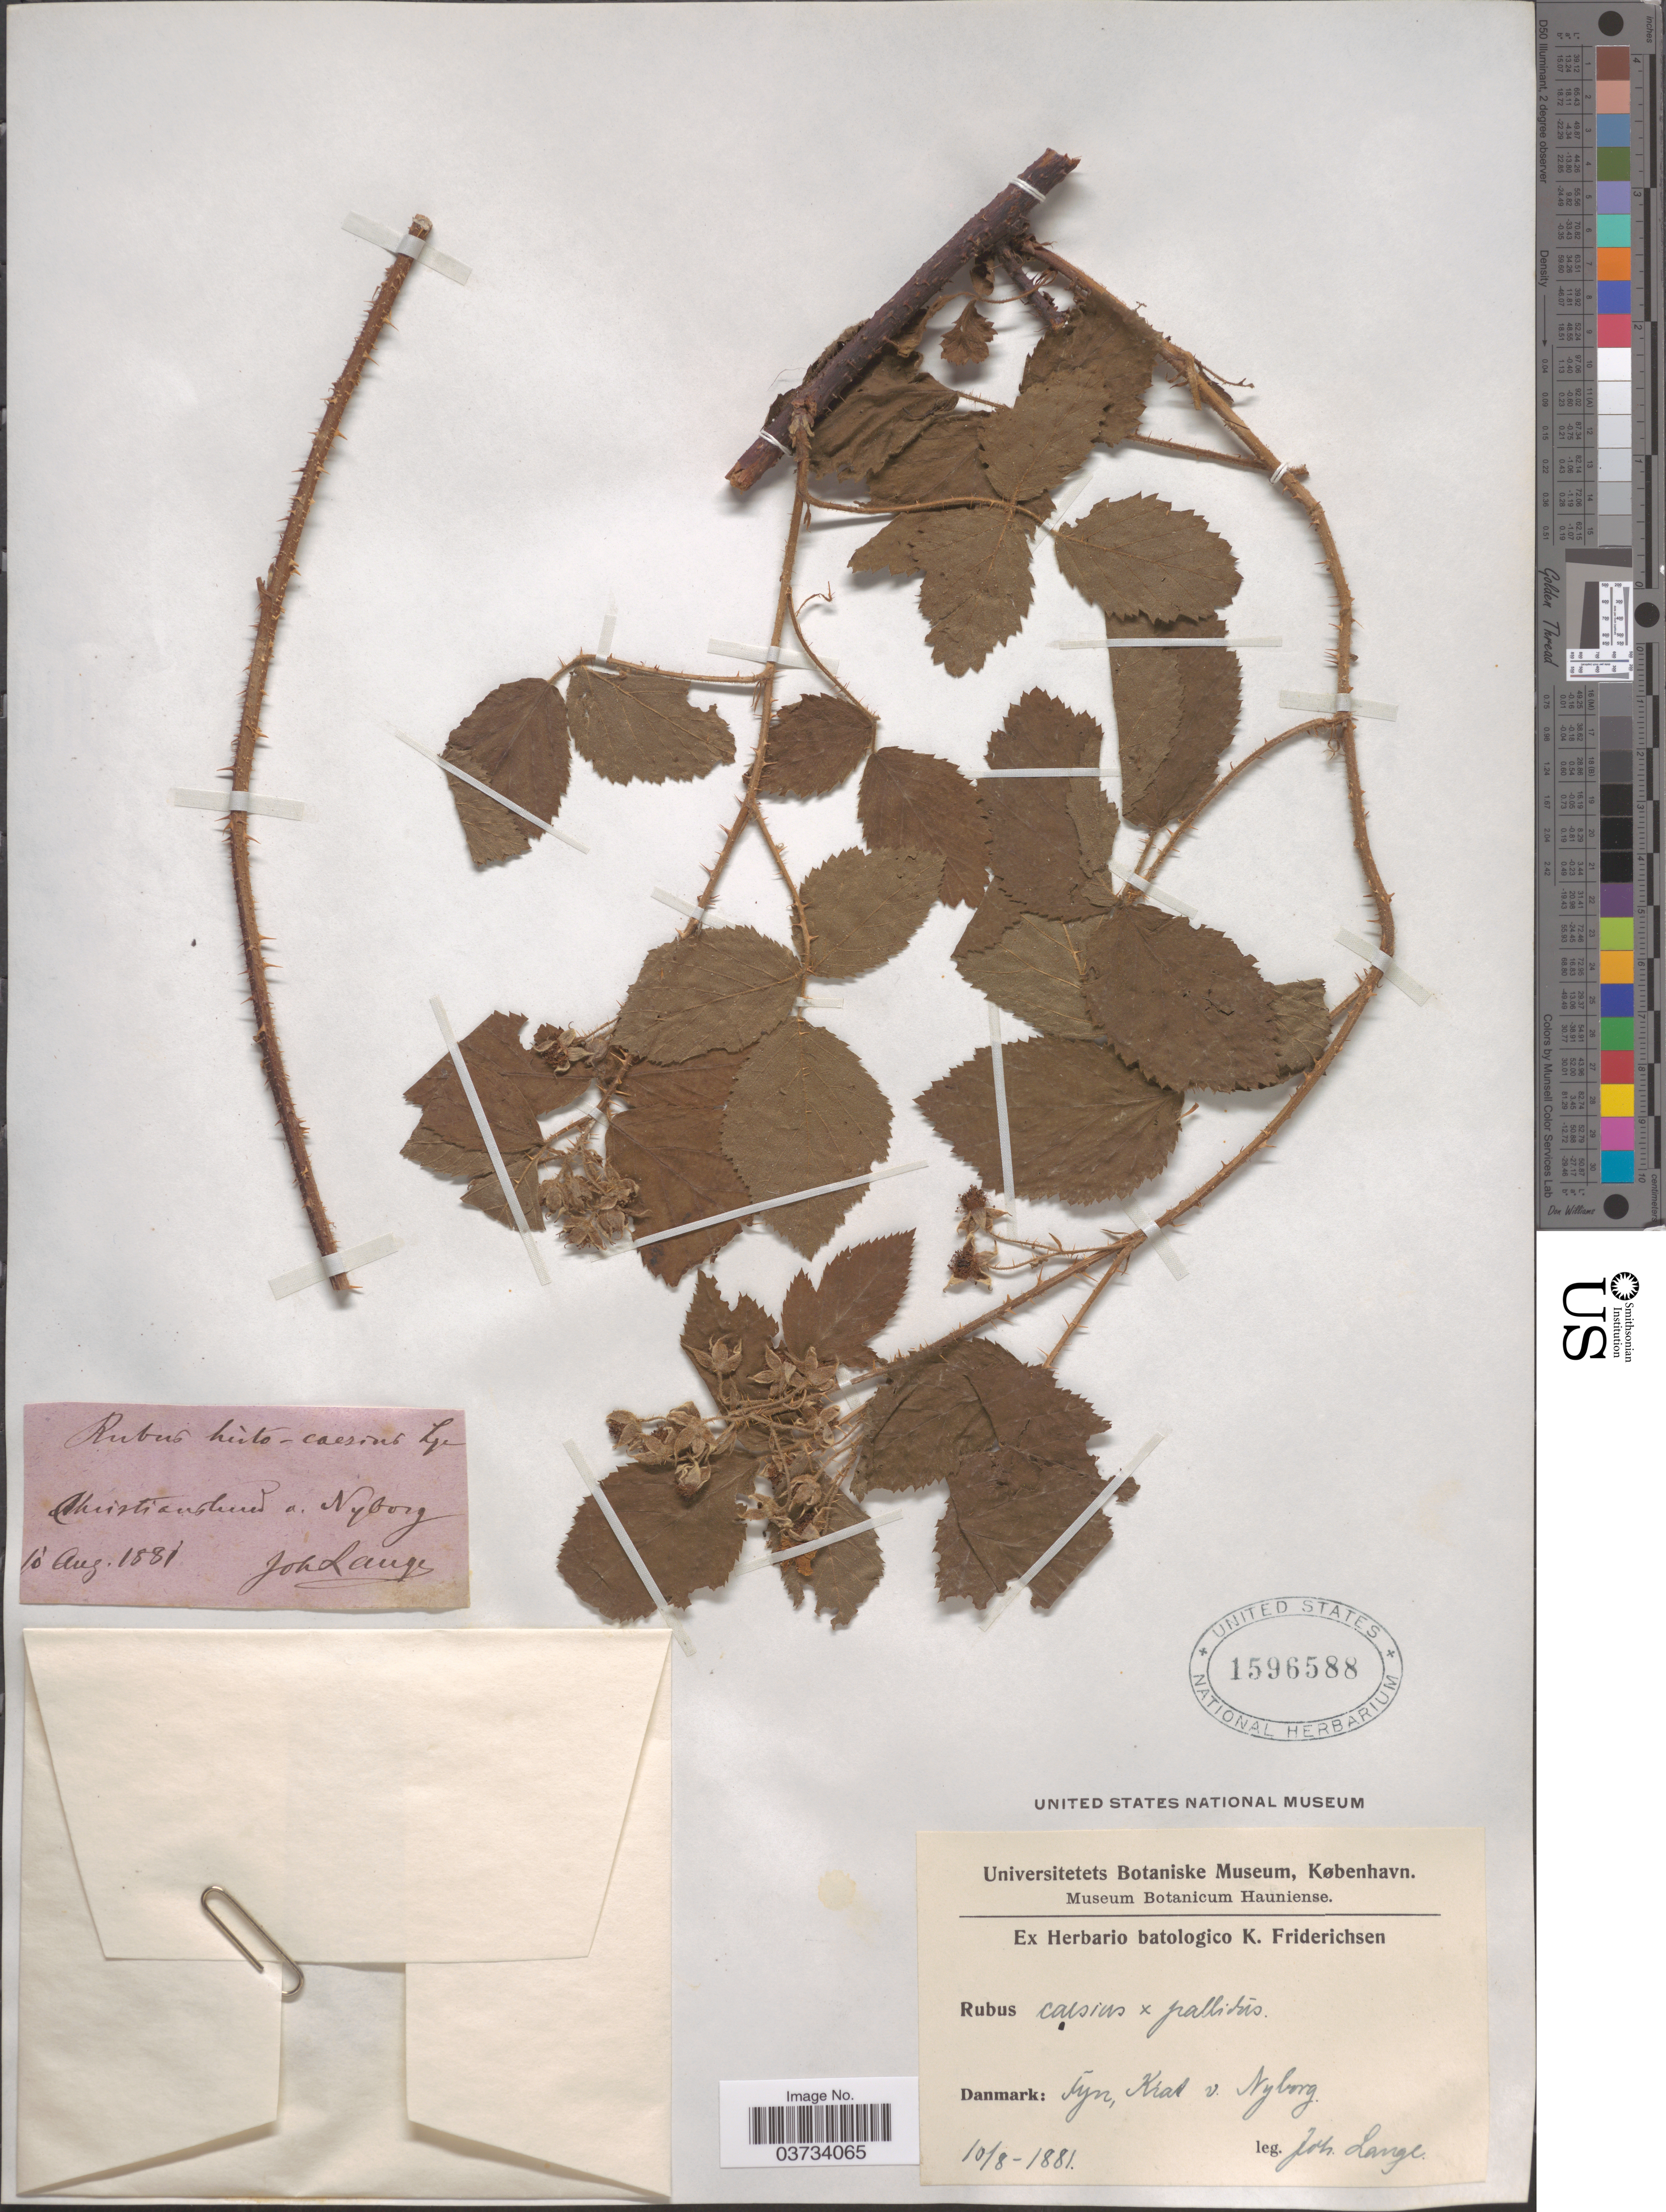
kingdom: Plantae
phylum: Tracheophyta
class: Magnoliopsida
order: Rosales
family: Rosaceae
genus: Rubus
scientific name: Rubus caesius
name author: L.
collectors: J. M. C. Lange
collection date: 1881-08-10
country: Denmark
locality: Fyn, Krat v. Nyborg.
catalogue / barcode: US 1596588